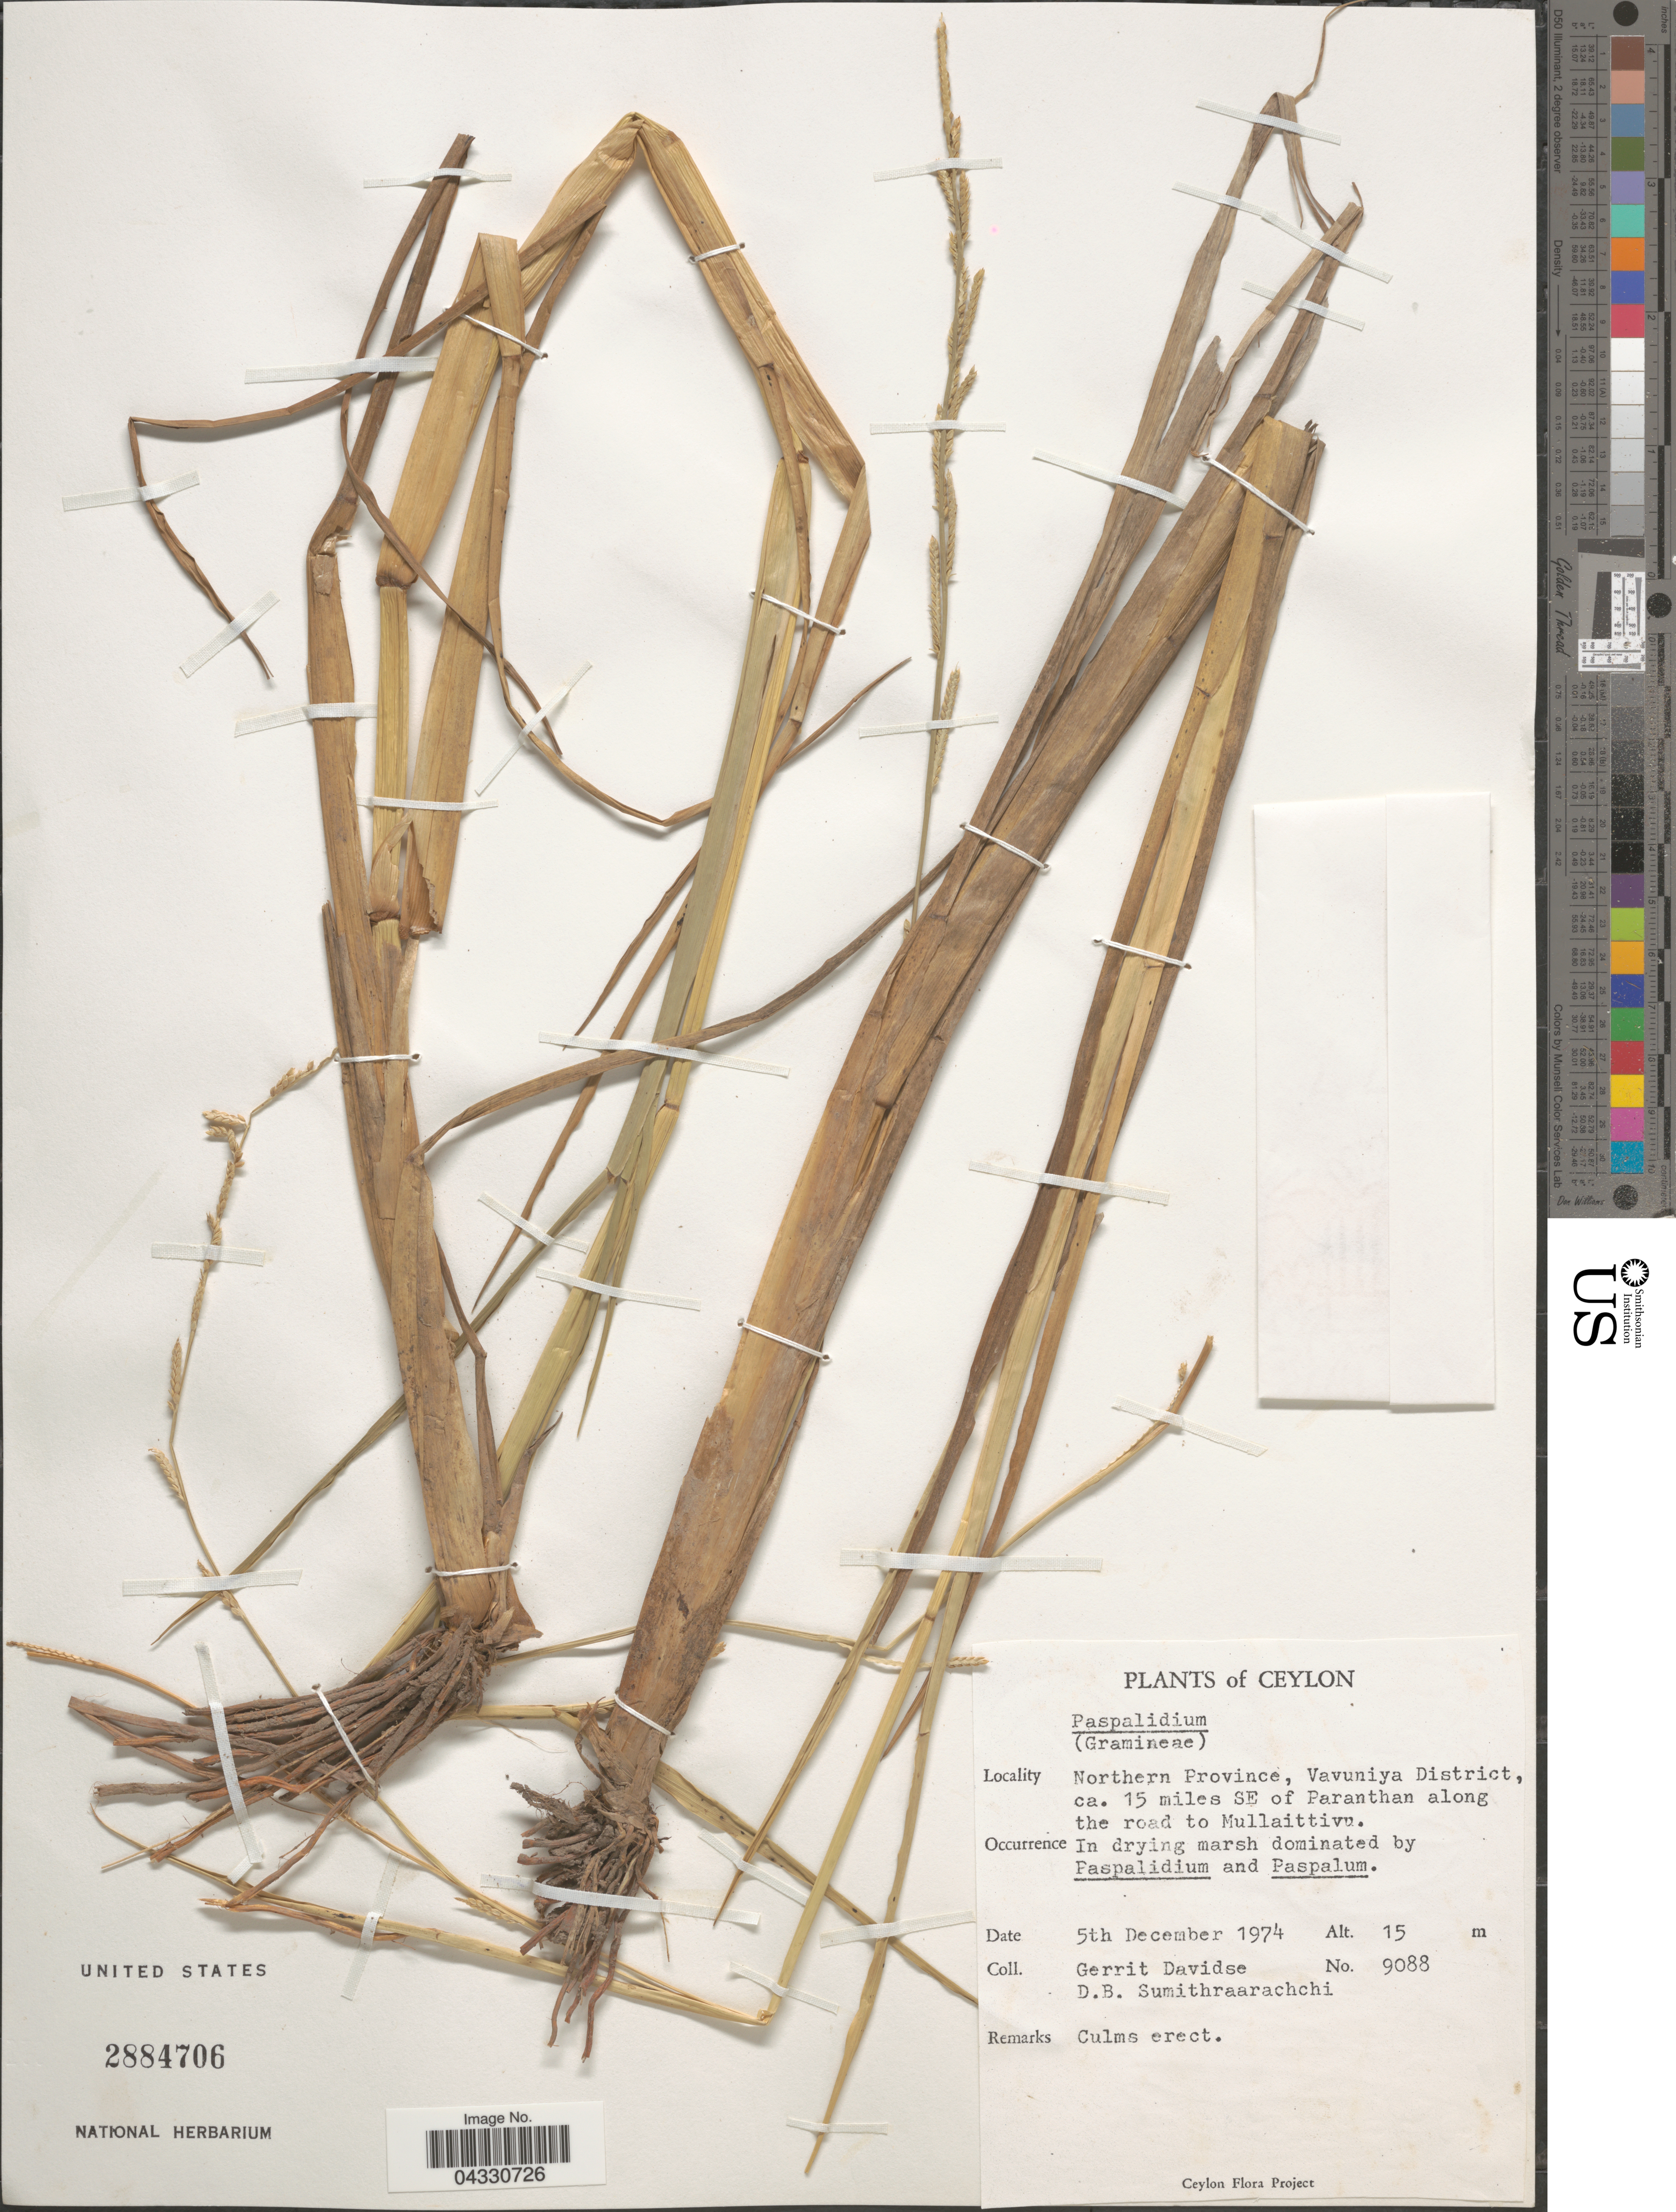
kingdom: Plantae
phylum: Tracheophyta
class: Liliopsida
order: Poales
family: Poaceae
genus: Setaria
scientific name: Setaria sp.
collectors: G. Davidse & D. B. Sumithraarachchi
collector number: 9088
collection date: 1974-12-05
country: Sri Lanka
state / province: Northern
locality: Ceylon. Vavuniya District, ca. 15 miles SE of Paranthan along the road to Mullaittivu.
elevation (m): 15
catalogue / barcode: US 2884706